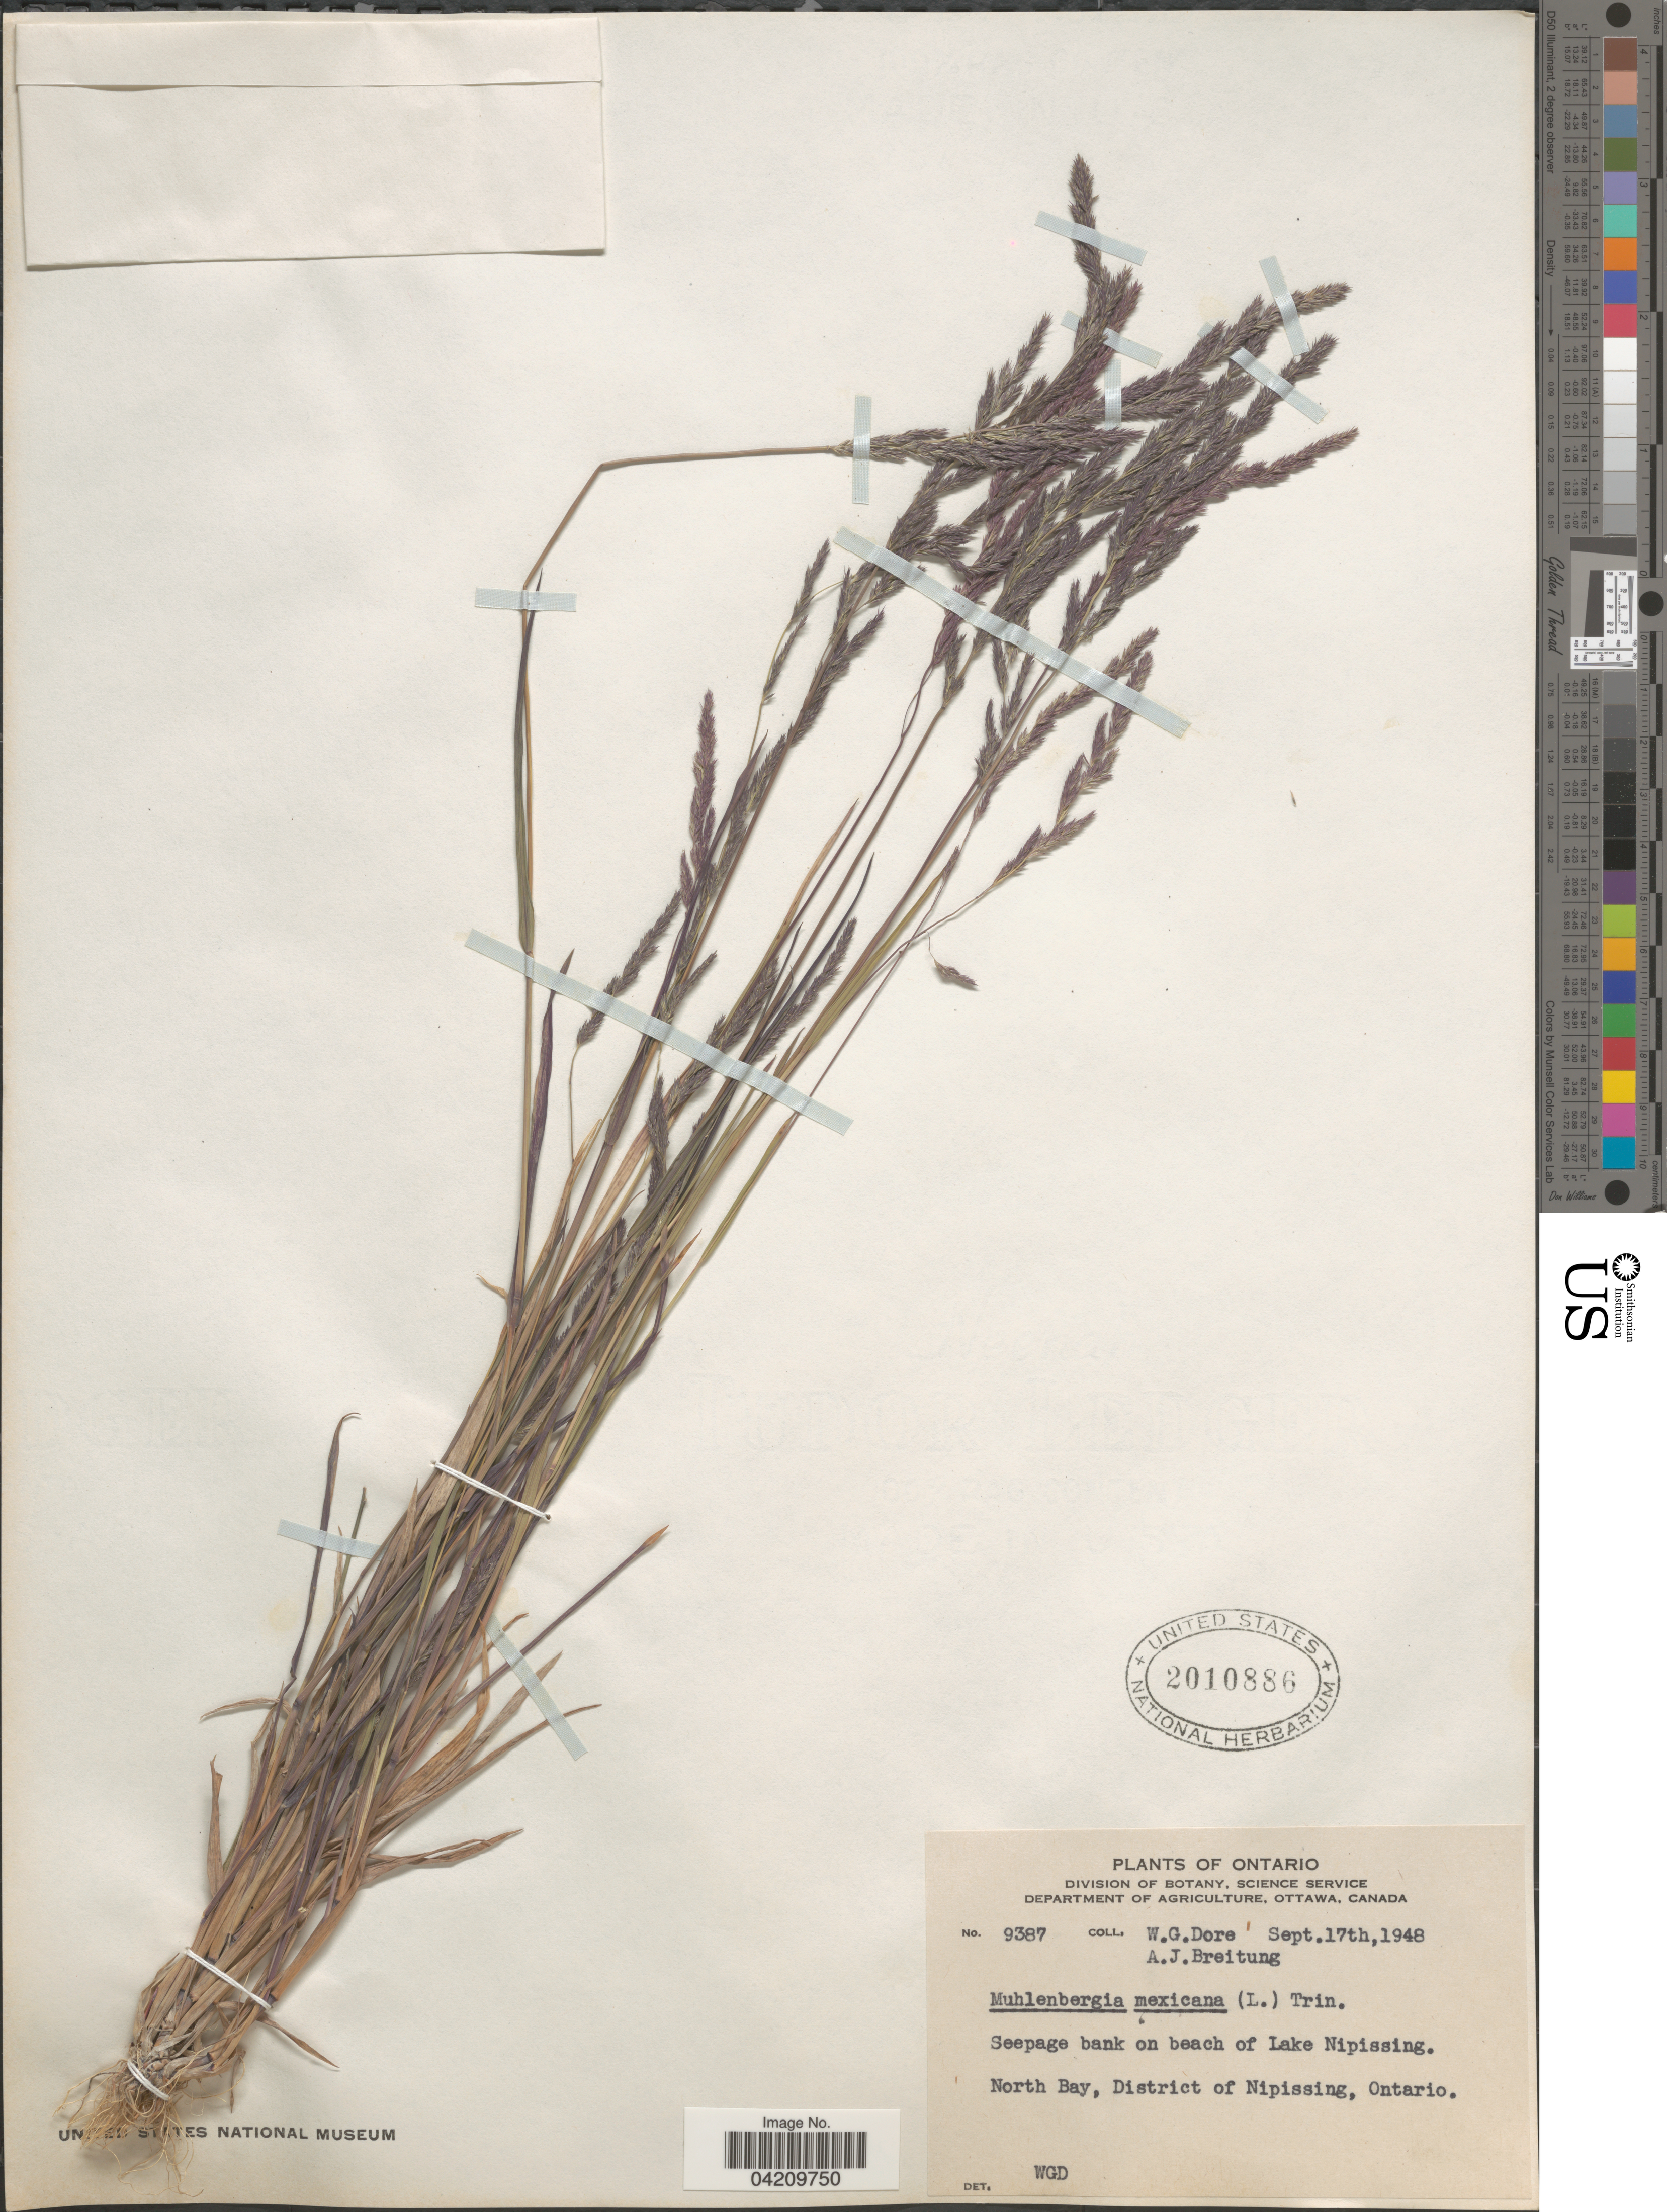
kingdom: Plantae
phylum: Tracheophyta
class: Liliopsida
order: Poales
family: Poaceae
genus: Muhlenbergia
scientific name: Muhlenbergia mexicana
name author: (L.) Trin.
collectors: W. Dore & A. Breitung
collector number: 9387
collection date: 1948-09-17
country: Canada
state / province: Ontario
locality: Seepage bank on beach of Lake Nipissing. North Bay, District of Nipissing.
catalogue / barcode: US 2010886